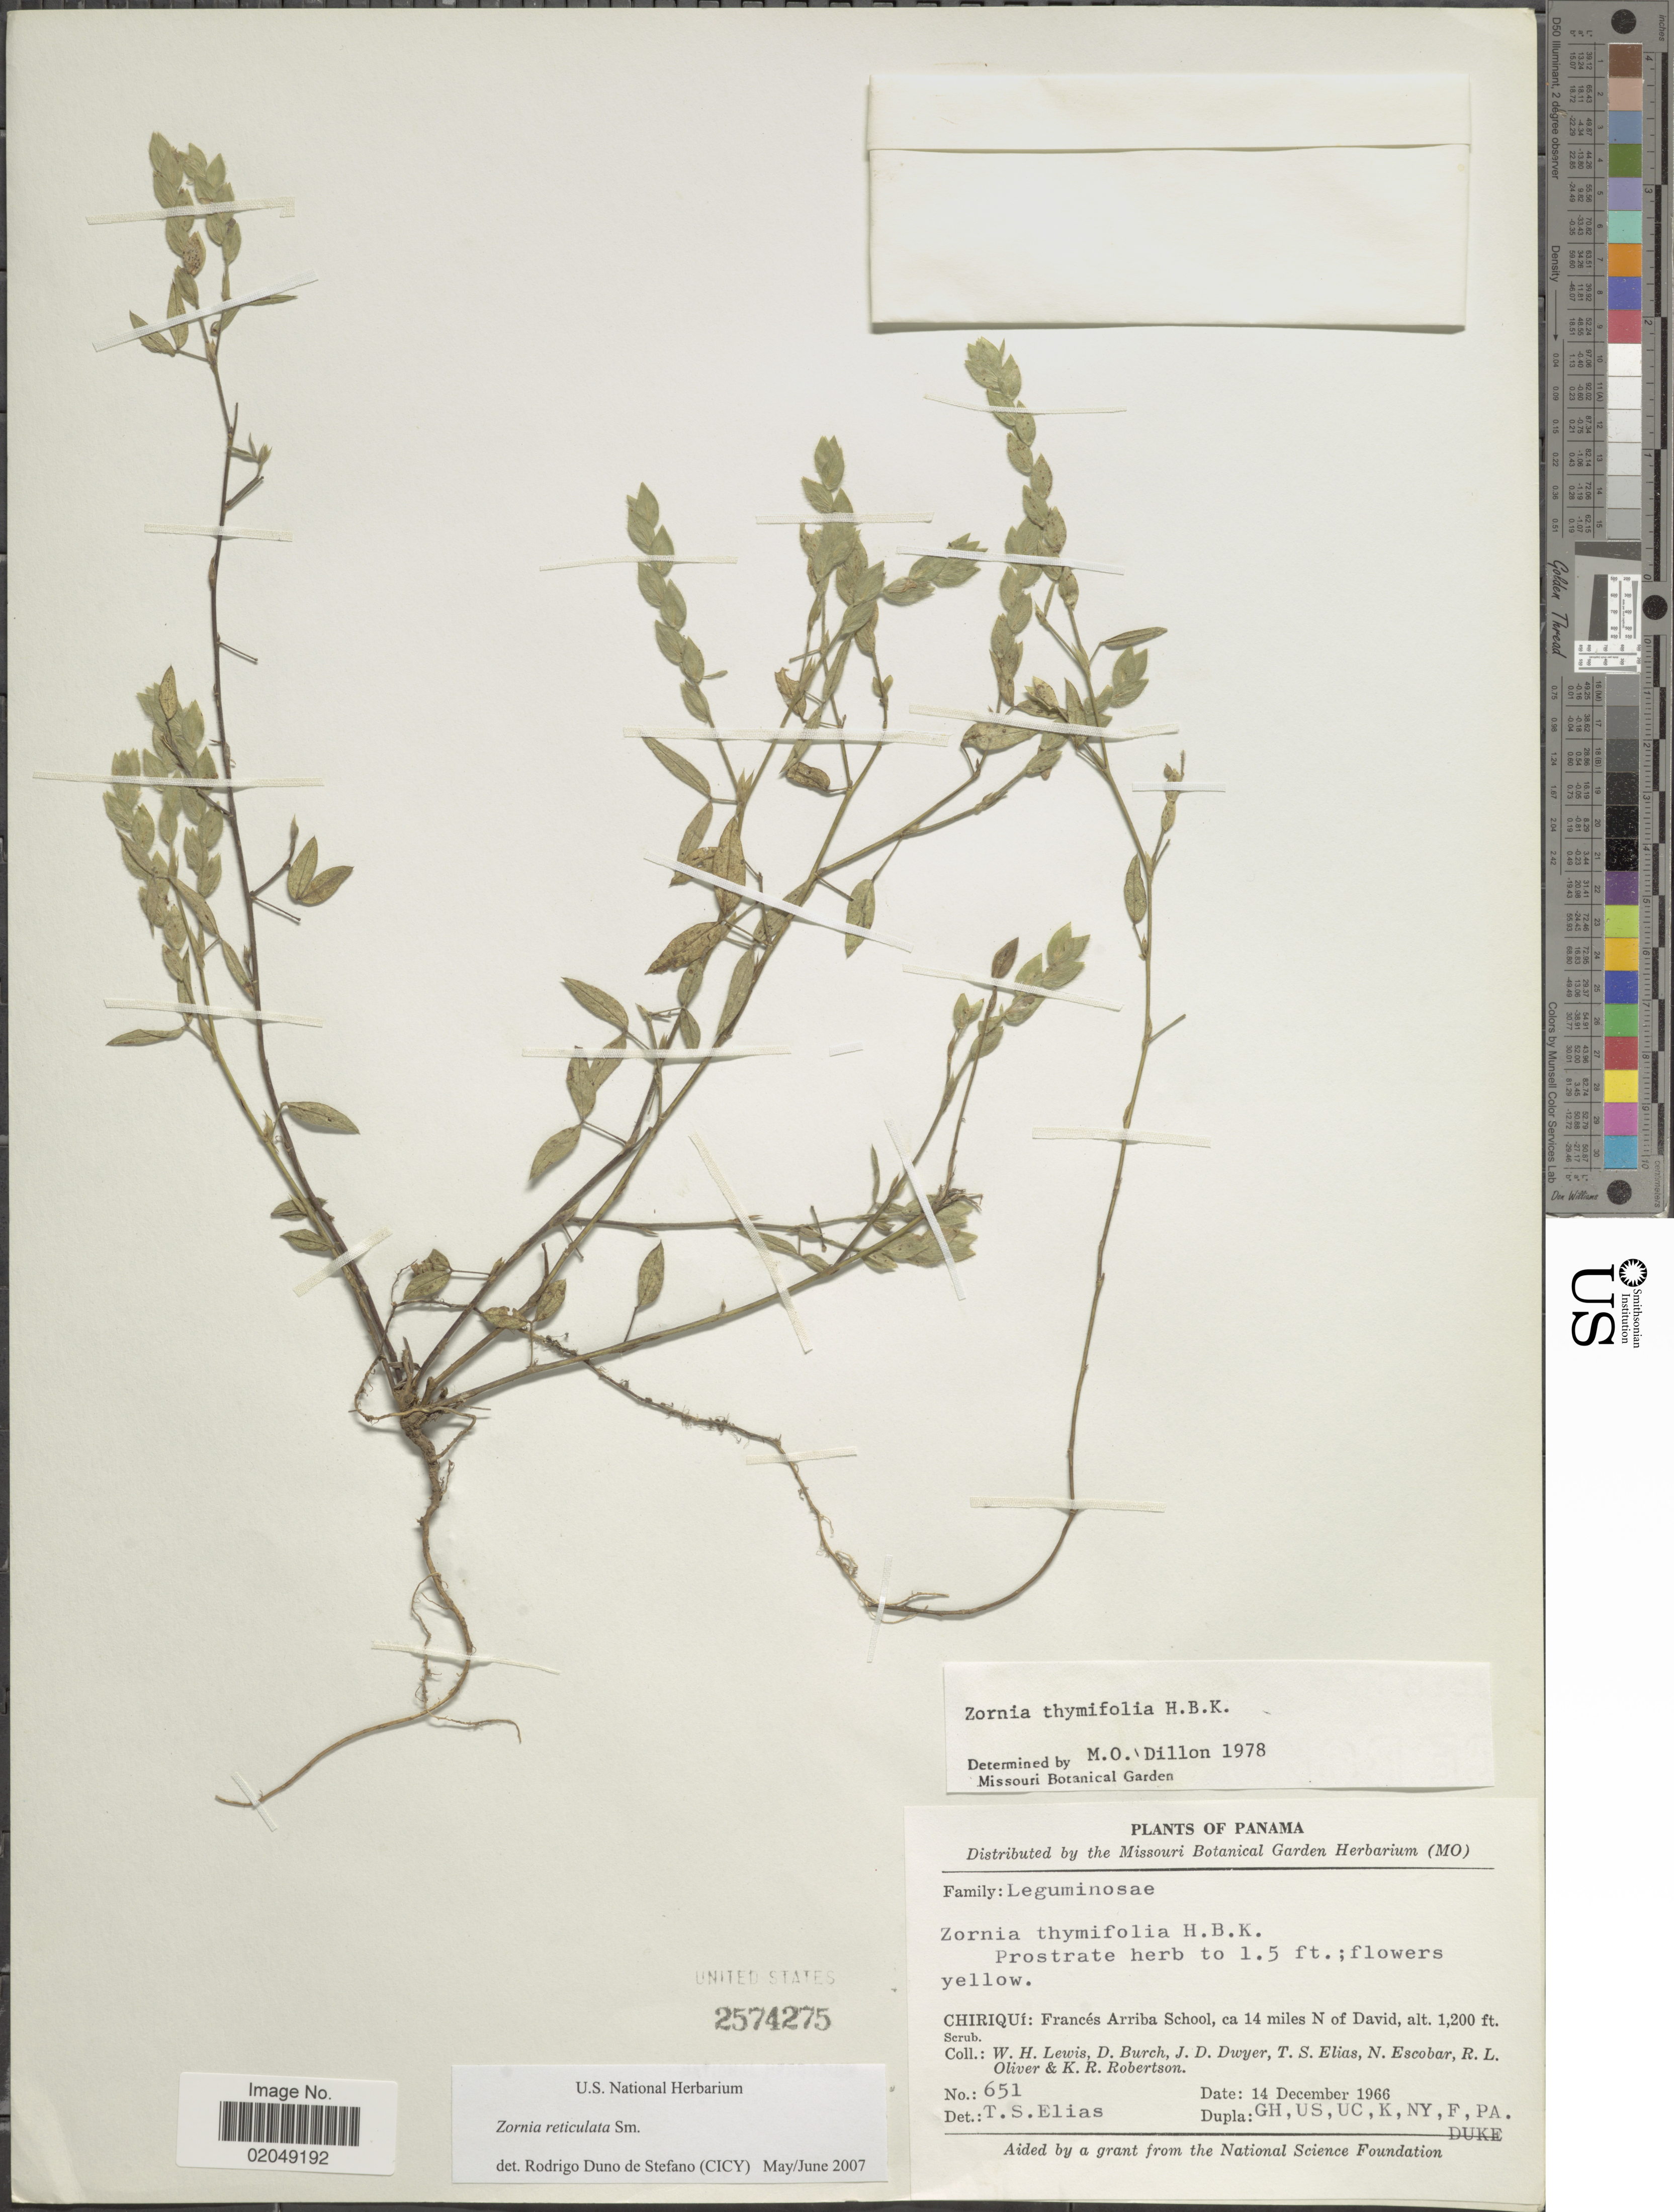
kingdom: Plantae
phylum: Tracheophyta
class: Magnoliopsida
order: Fabales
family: Fabaceae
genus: Zornia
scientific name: Zornia reticulata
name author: Sm.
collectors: W. H. Lewis, D. Burch, J. D. Dwyer, T. S. Elias & et al.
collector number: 651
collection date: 1966-12-14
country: Panama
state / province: Chiriqui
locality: Chiriqui: Frances Arriba School, ca. 14 miles N of David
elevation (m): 366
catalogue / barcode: US 2574275